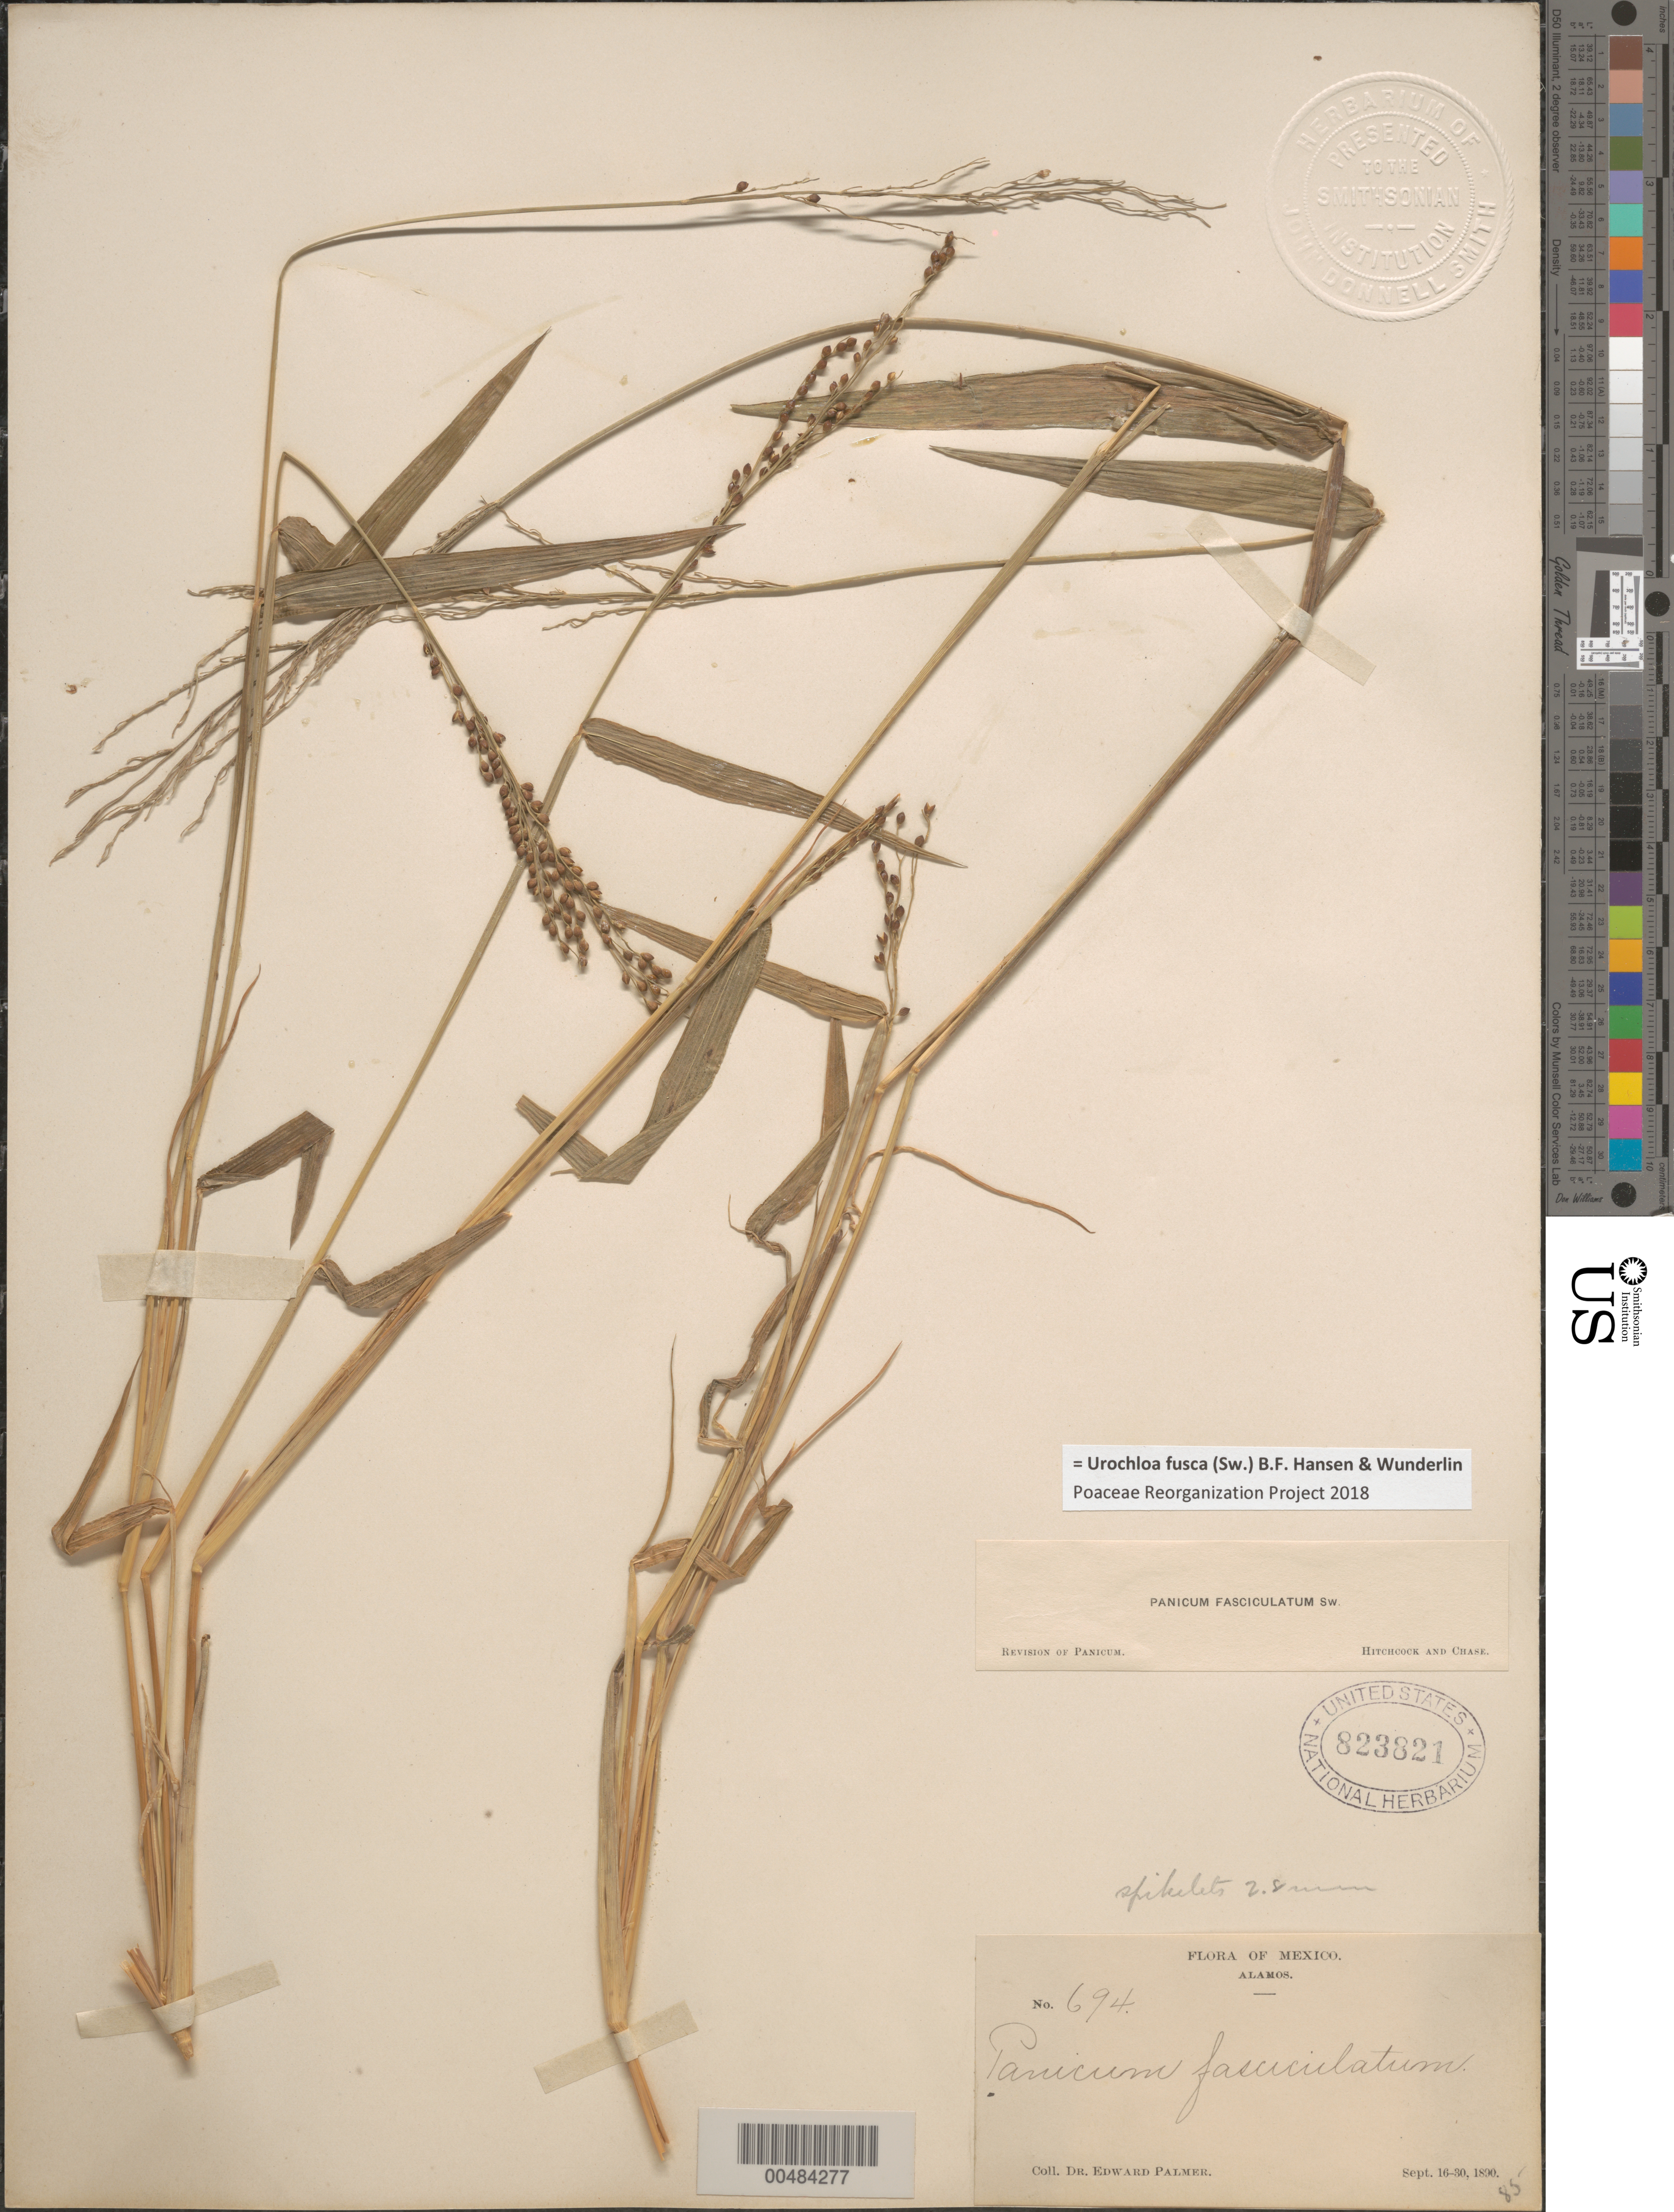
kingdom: Plantae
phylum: Tracheophyta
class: Liliopsida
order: Poales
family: Poaceae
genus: Urochloa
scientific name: Urochloa fusca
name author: (Sw.) B.F. Hansen & Wunderlin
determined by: Poaceae Reorganization Project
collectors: E. Palmer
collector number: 694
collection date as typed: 16 Sep 1890 to 30 Sep 1890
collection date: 1890-09-16/1890-09-30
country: Mexico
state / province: Sonora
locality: Alamos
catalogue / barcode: US 823821